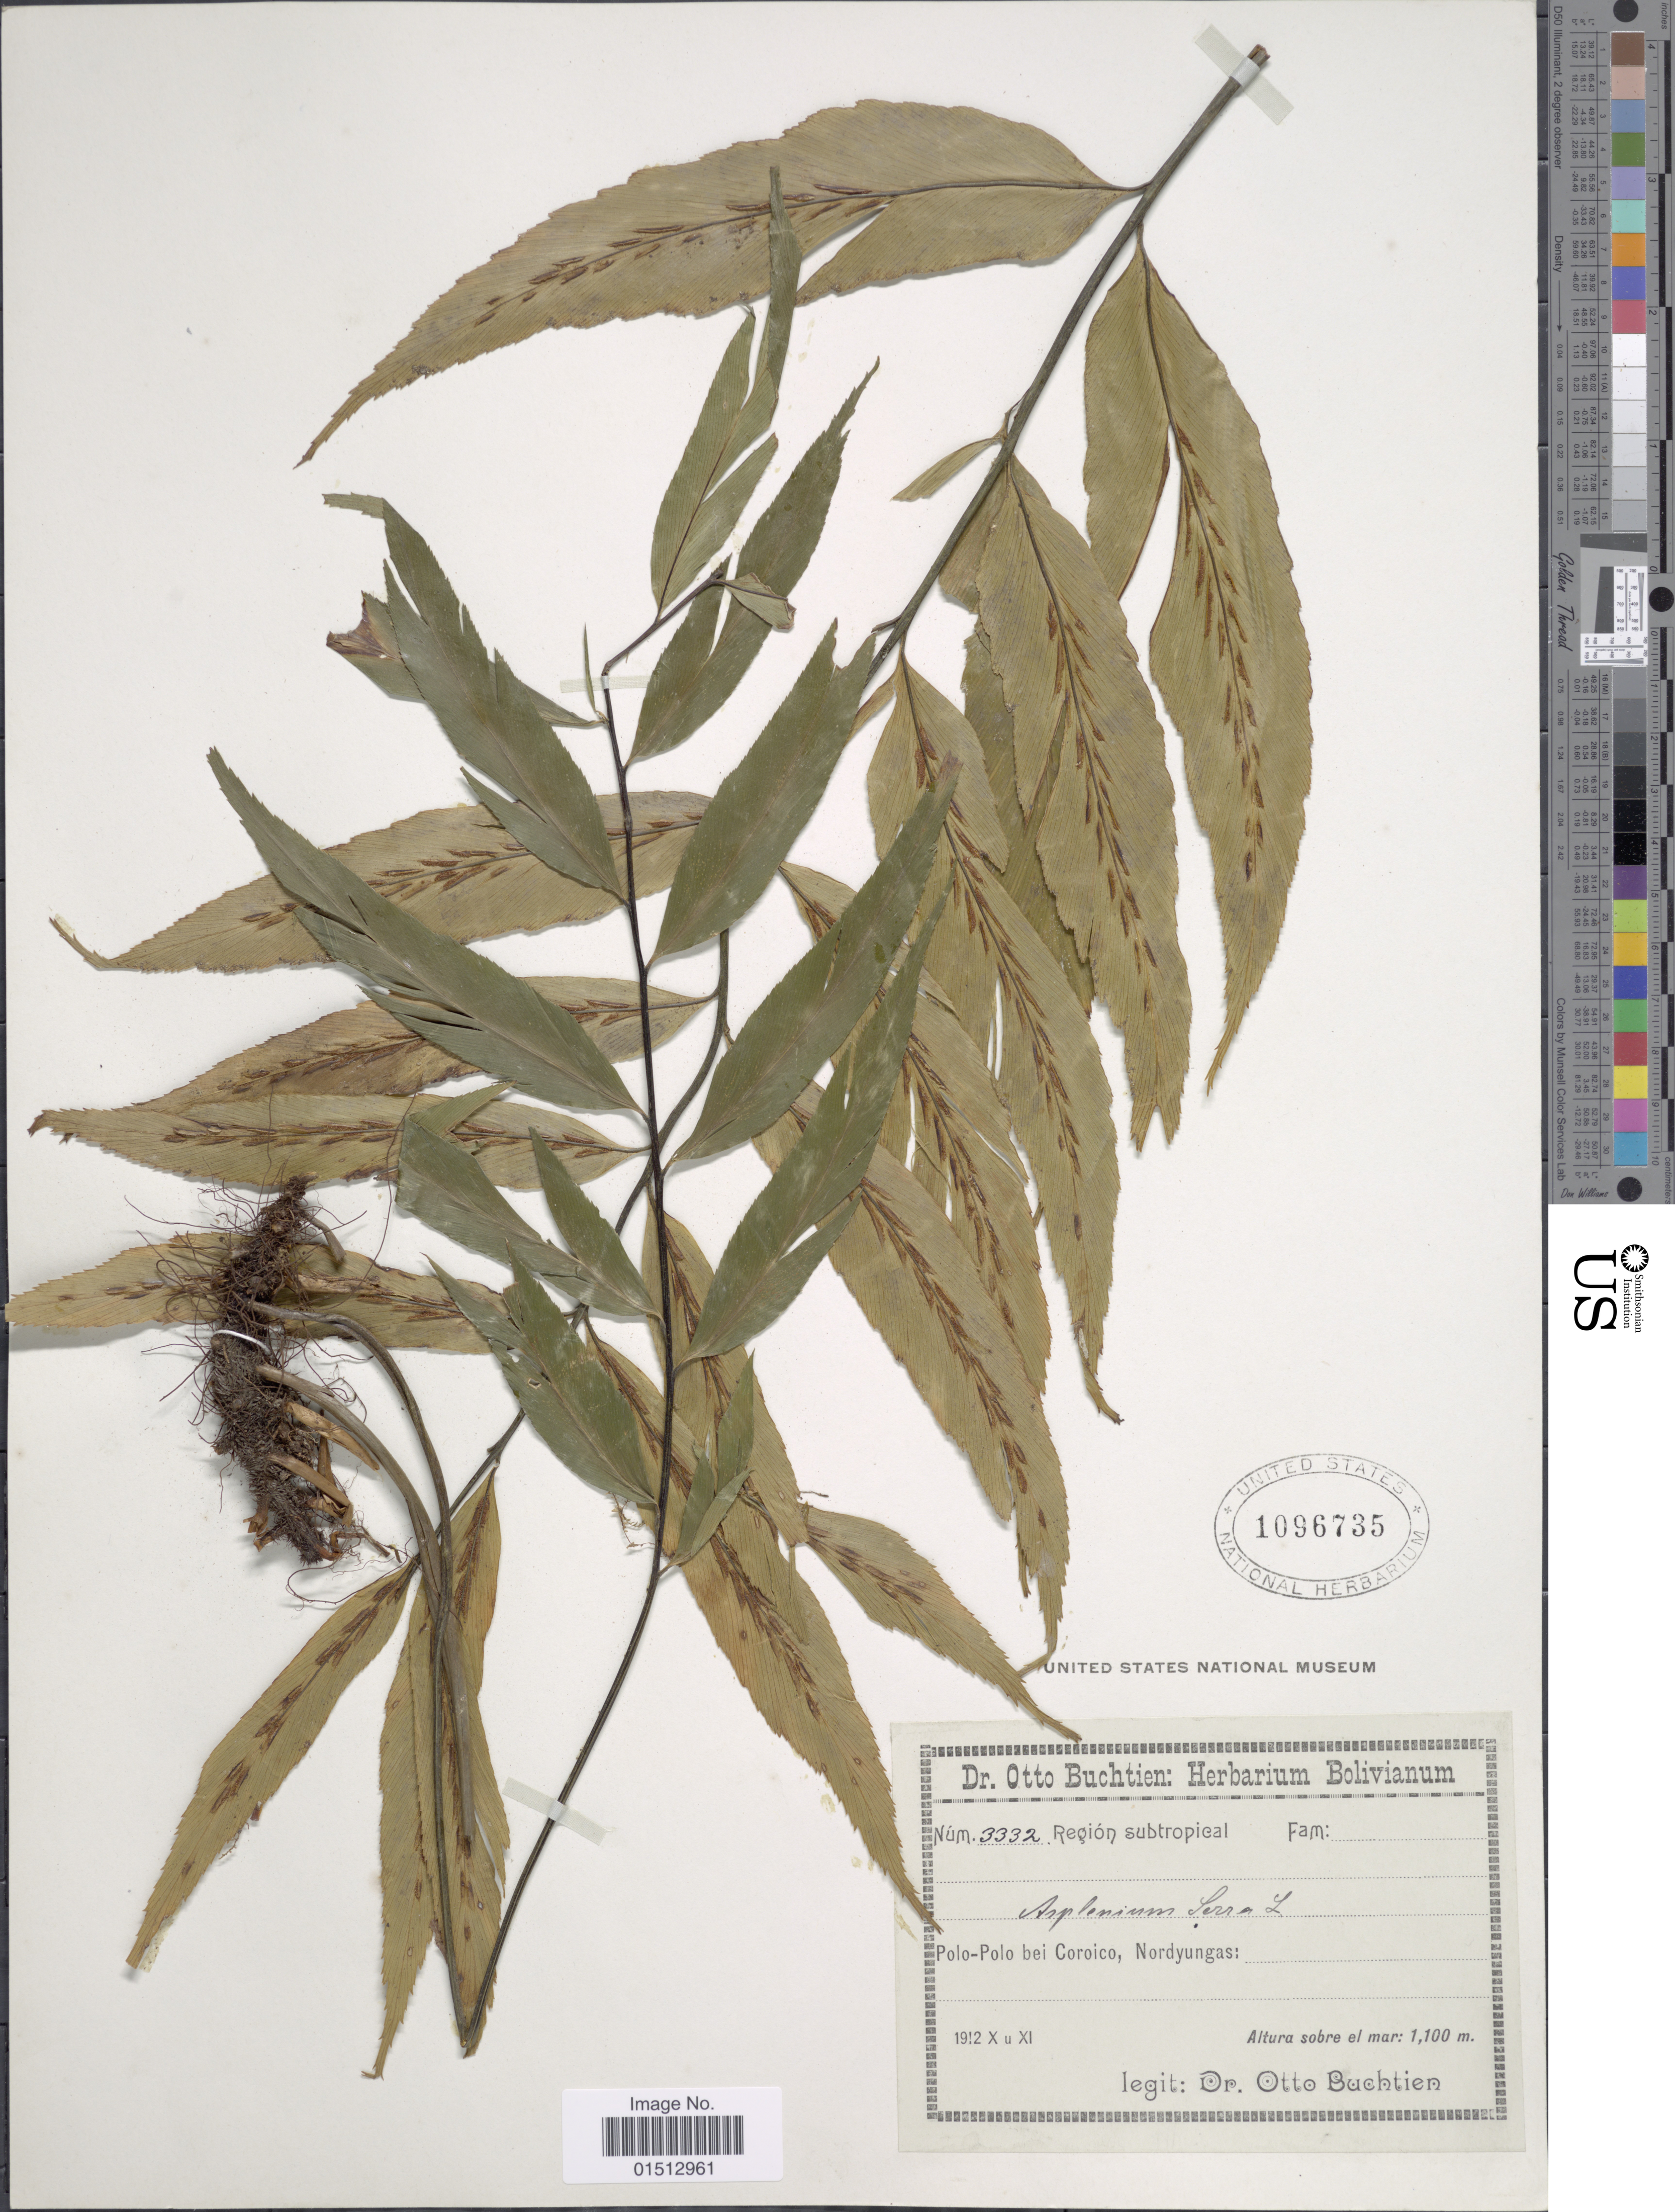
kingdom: Plantae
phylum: Tracheophyta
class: Polypodiopsida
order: Polypodiales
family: Aspleniaceae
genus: Asplenium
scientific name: Asplenium serra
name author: Langsd. & Fisch.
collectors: O. Buchtien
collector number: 3332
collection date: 1912-10/1912-11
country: Bolivia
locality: Region subtropical, Polo-Polo bei Coroico, Nordyungas.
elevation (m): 1100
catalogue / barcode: US 1096735